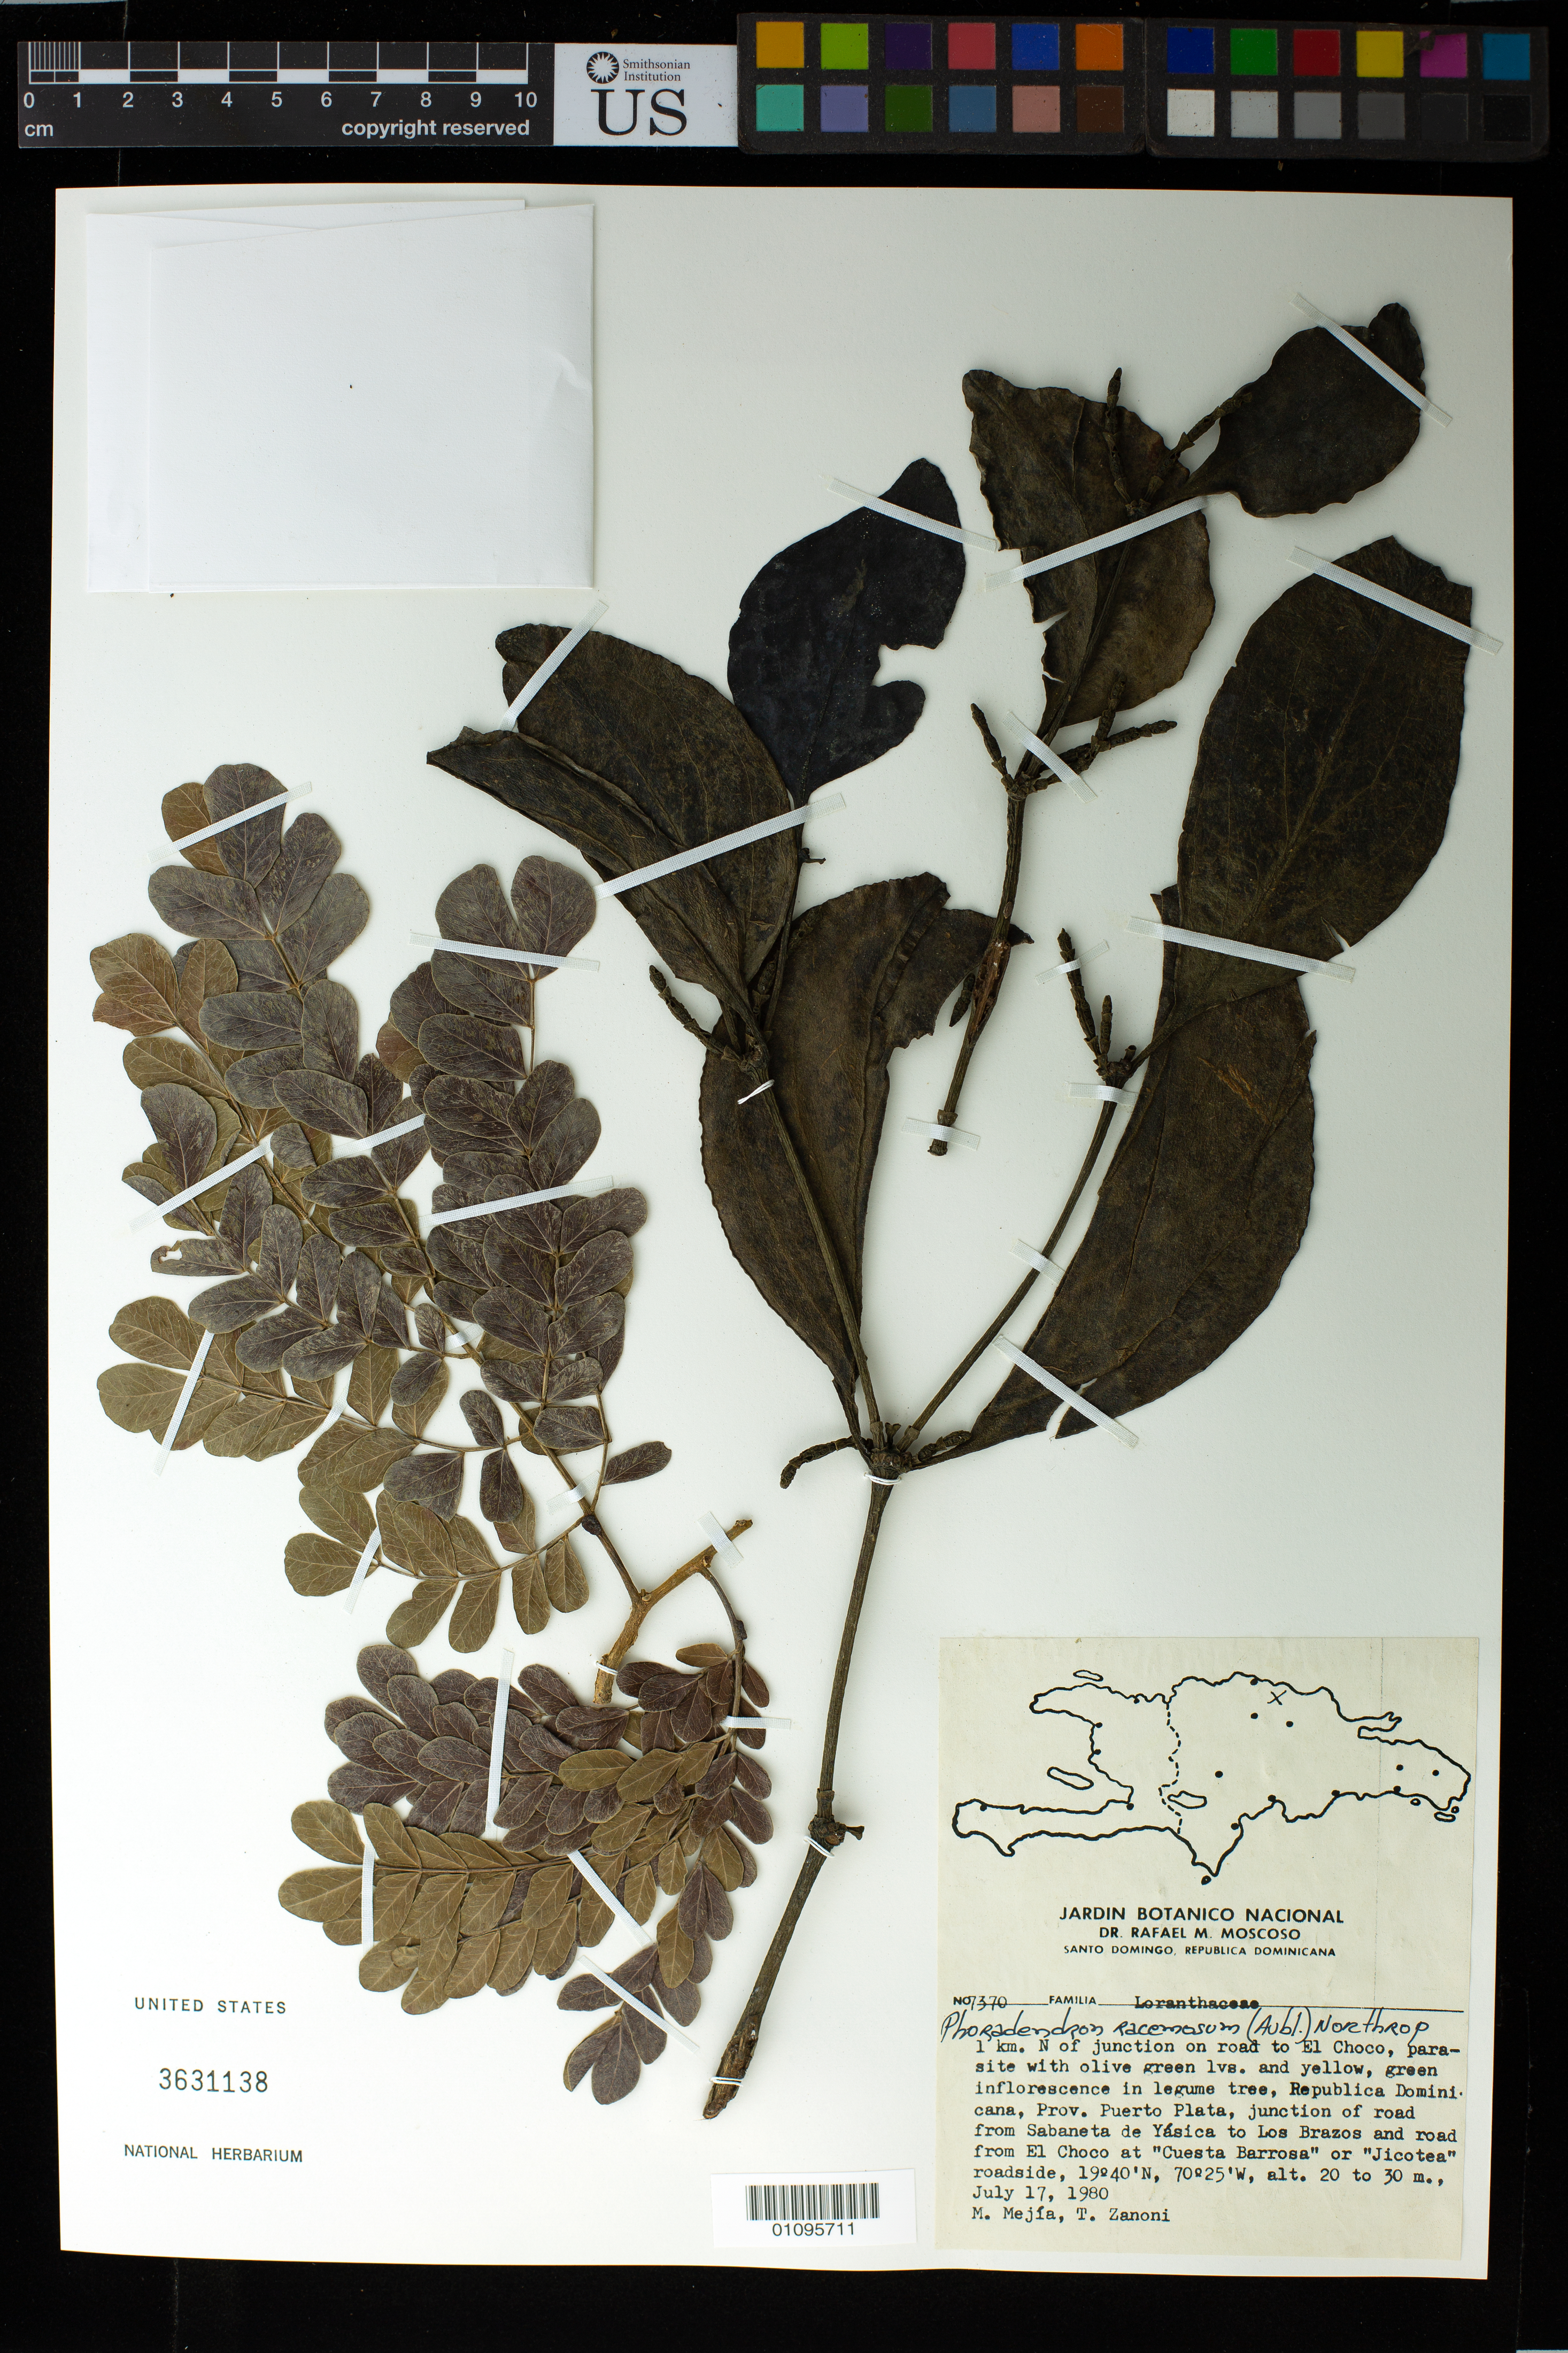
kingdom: Plantae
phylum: Tracheophyta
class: Magnoliopsida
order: Santalales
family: Viscaceae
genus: Phoradendron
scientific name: Phoradendron racemosum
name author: (Aubl.) Krug & Urb.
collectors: M. Mejia & T. A. Zanoni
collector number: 7370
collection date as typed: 17 Jul 1980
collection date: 1980-07-17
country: Dominican Republic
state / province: Puerto Plata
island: Hispaniola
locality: Junction of road from Sabaneta de Yásica to Los Brazos and road from El Choco at "Cuesta Barrosa" or "Jicotea" roadside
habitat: Roadside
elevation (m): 20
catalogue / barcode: US 3631138